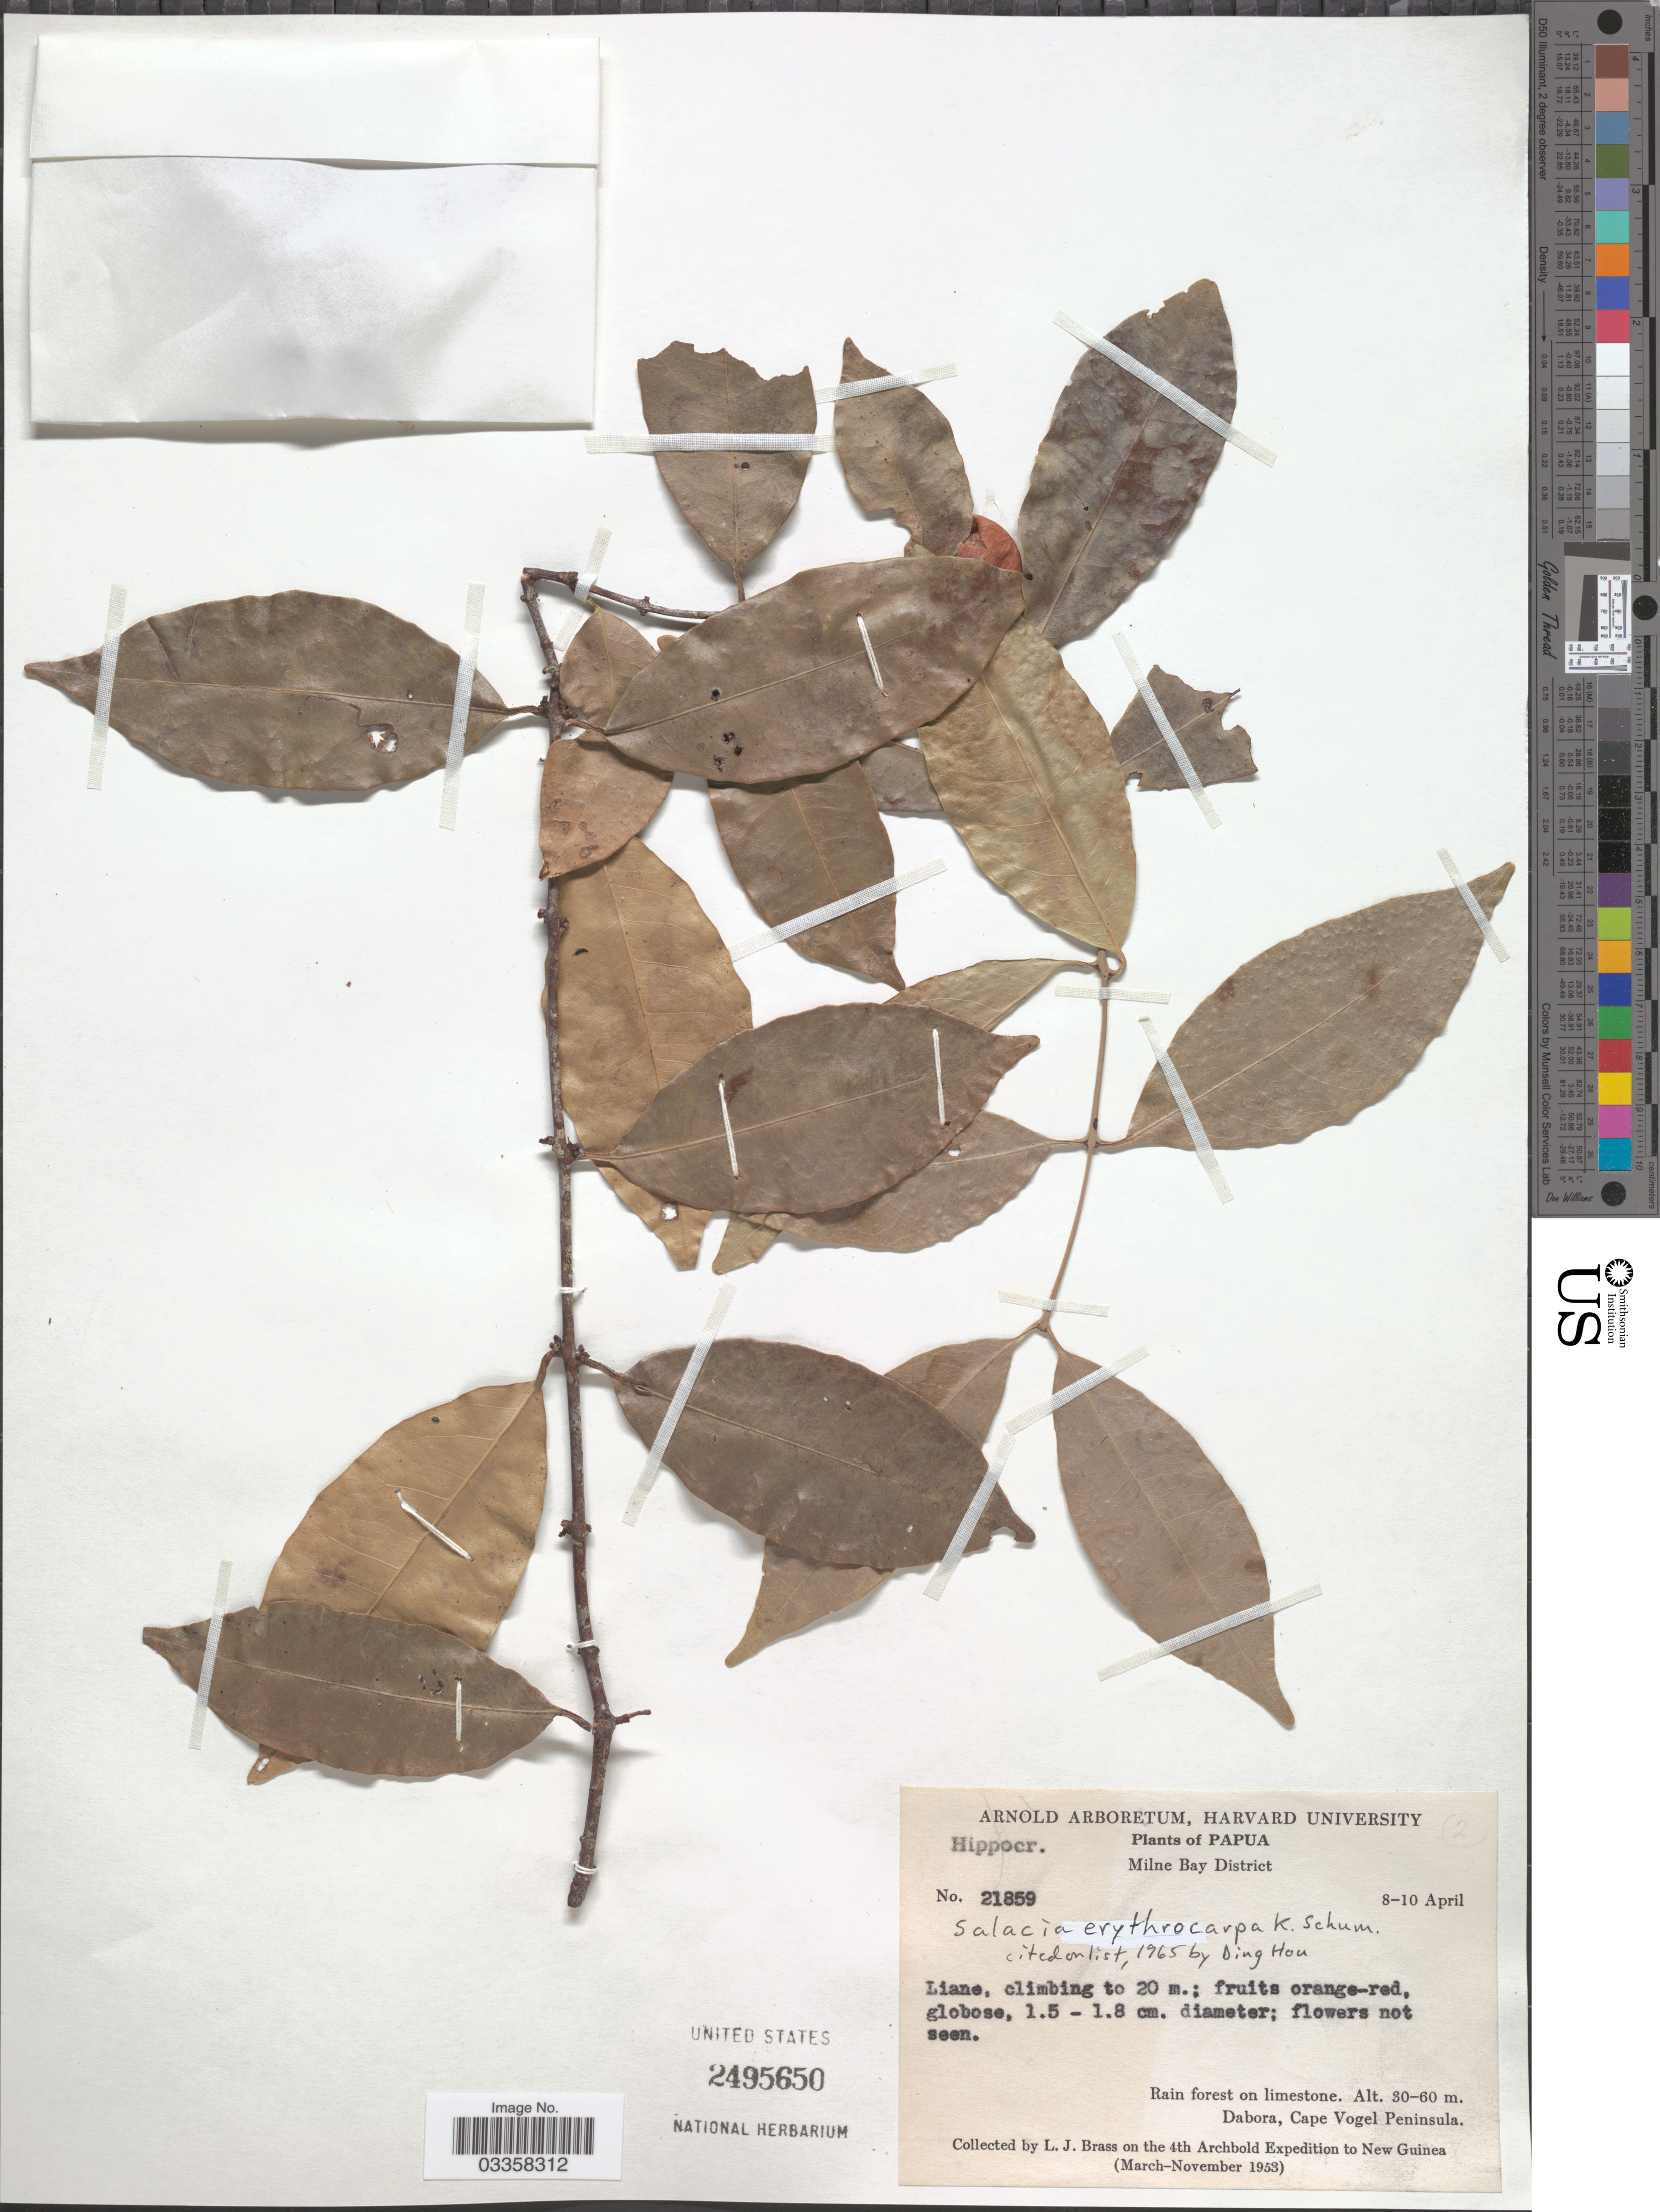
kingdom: Plantae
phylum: Tracheophyta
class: Magnoliopsida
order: Celastrales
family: Celastraceae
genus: Salacia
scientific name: Salacia erythrocarpa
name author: K. Schum.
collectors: L. J. Brass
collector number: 21859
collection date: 1953-04-08/1953-04-10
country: Papua New Guinea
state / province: Milne Bay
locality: Papua. Milne Bay District. Dabora, Cape Vogel Peninsula. New Guinea.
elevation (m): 30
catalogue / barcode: US 2495650